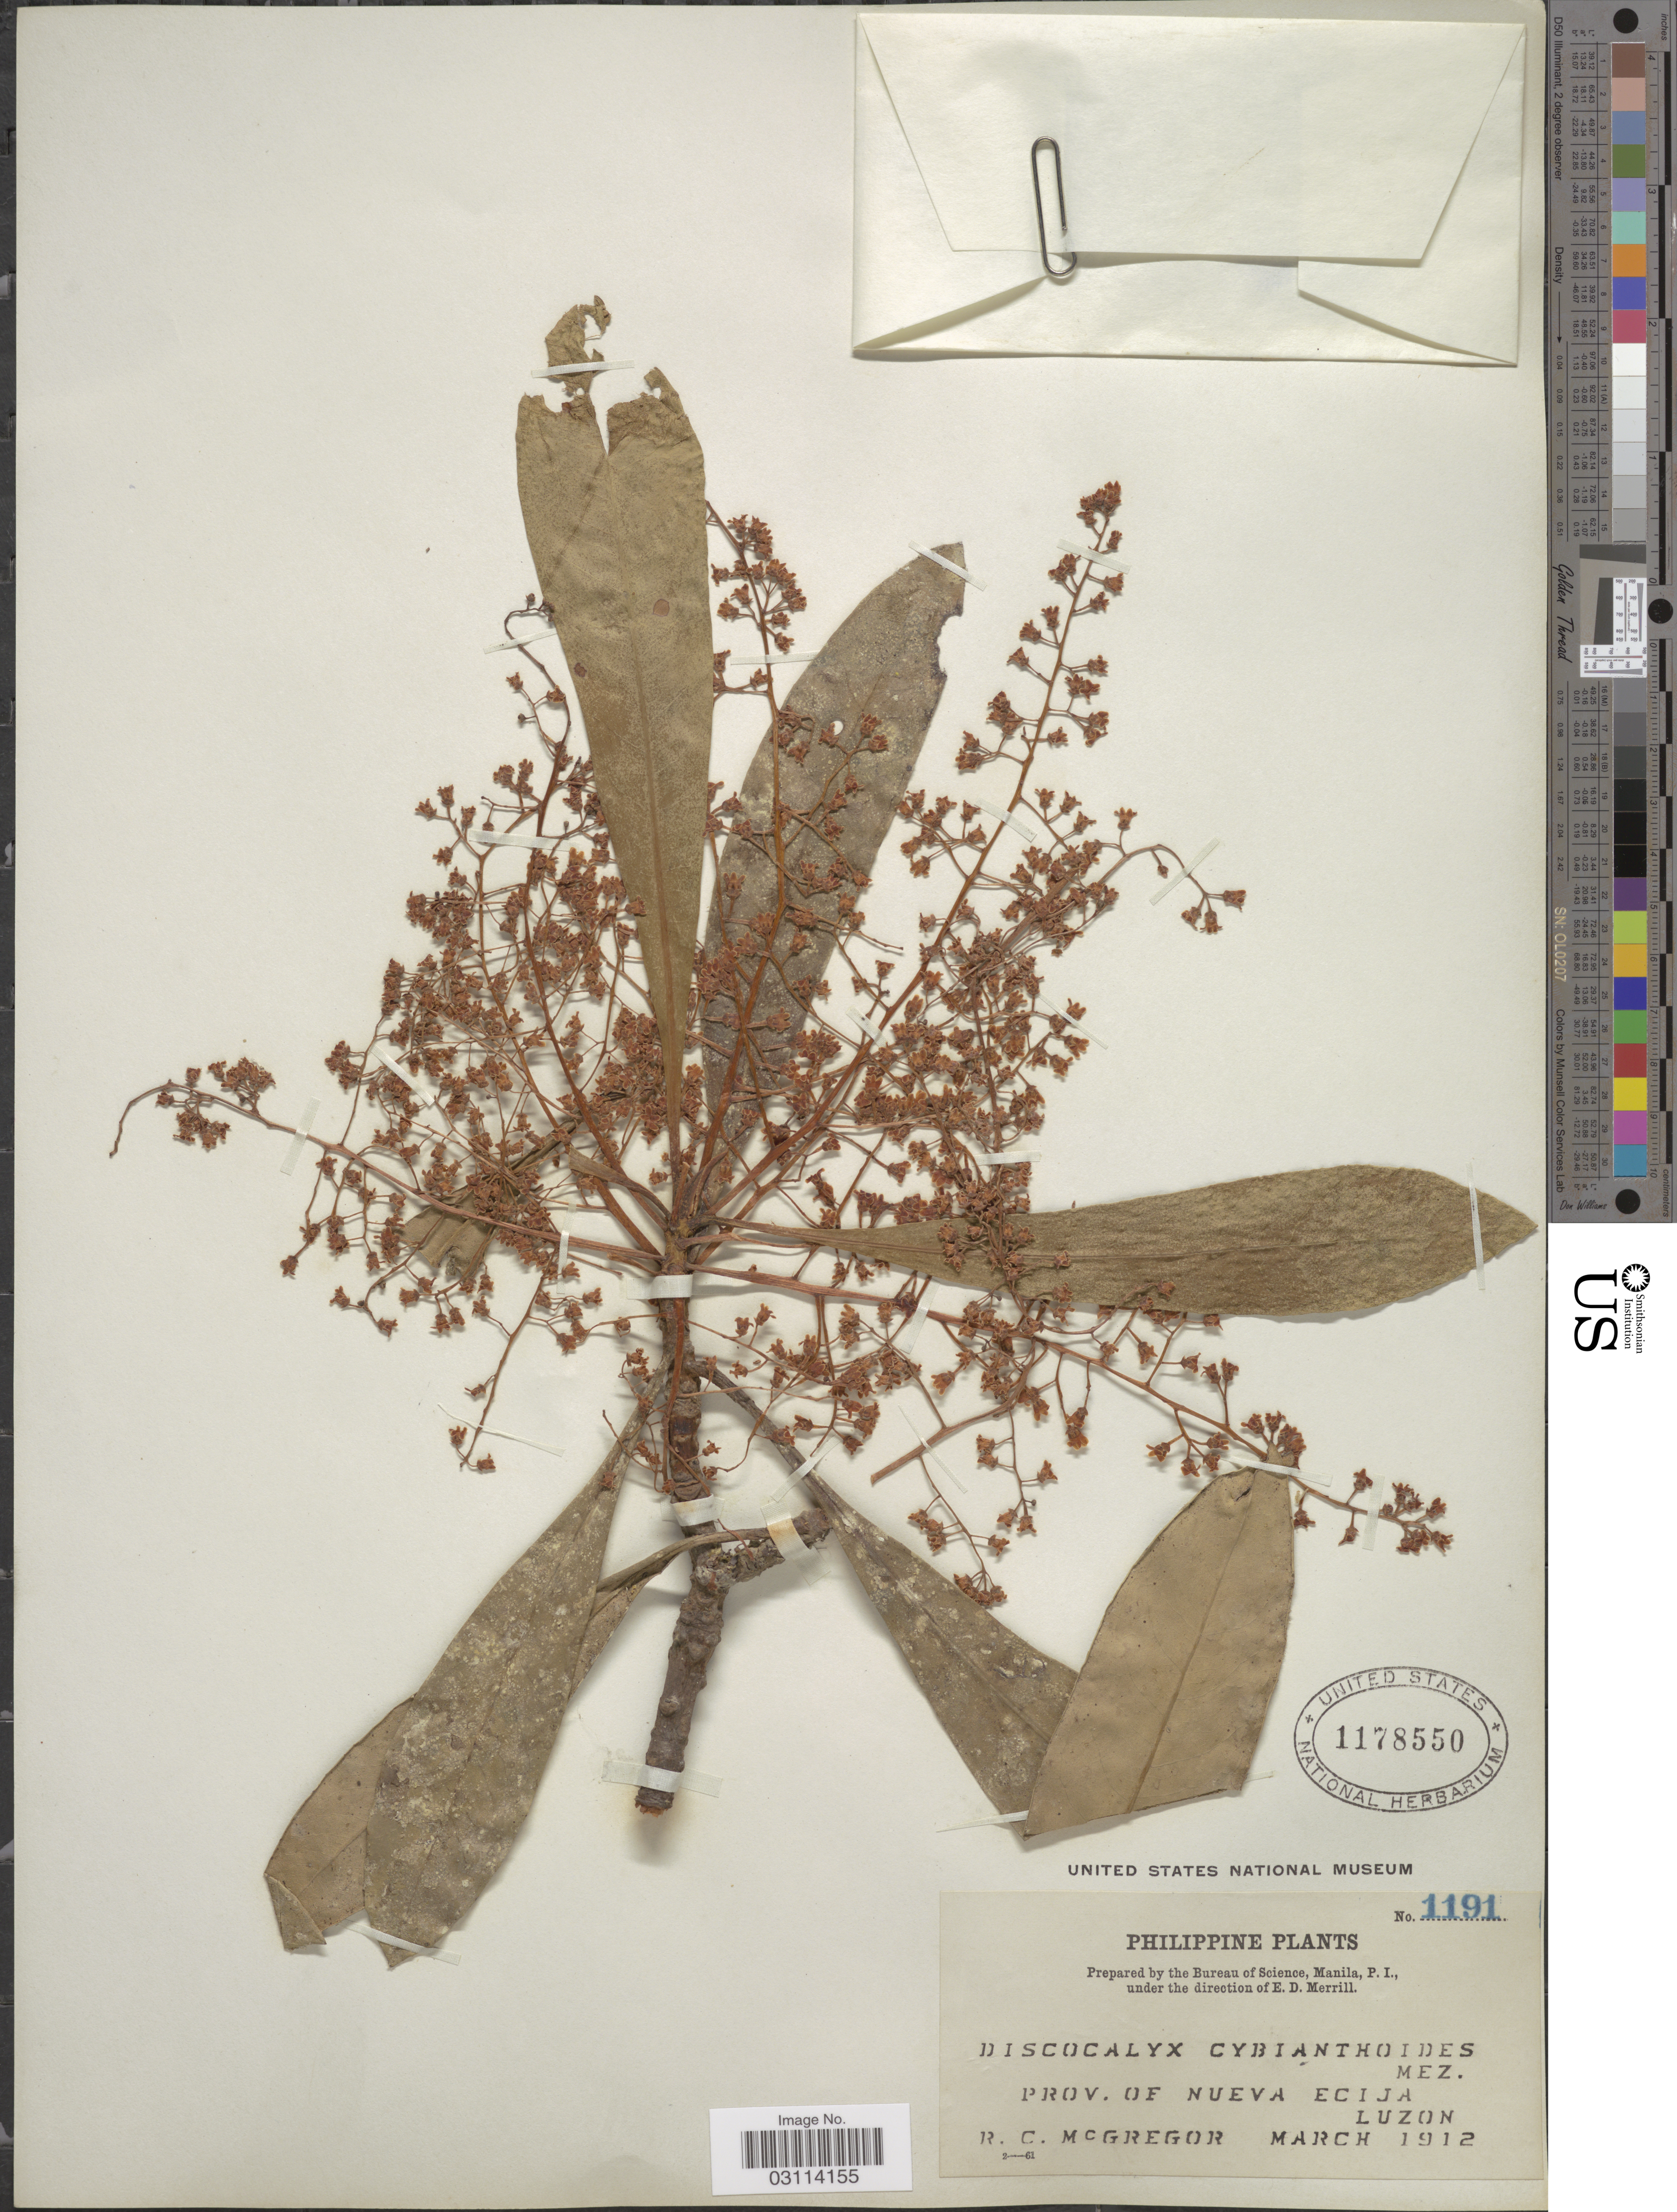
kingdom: Plantae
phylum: Tracheophyta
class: Magnoliopsida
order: Ericales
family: Primulaceae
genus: Discocalyx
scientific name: Discocalyx cybianthoides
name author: (A. DC.) Mez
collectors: R. C. McGregor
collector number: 1191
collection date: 1912-03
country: Philippines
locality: Prov. of Nueva Ecija. Luzon.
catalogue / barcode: US 1178550